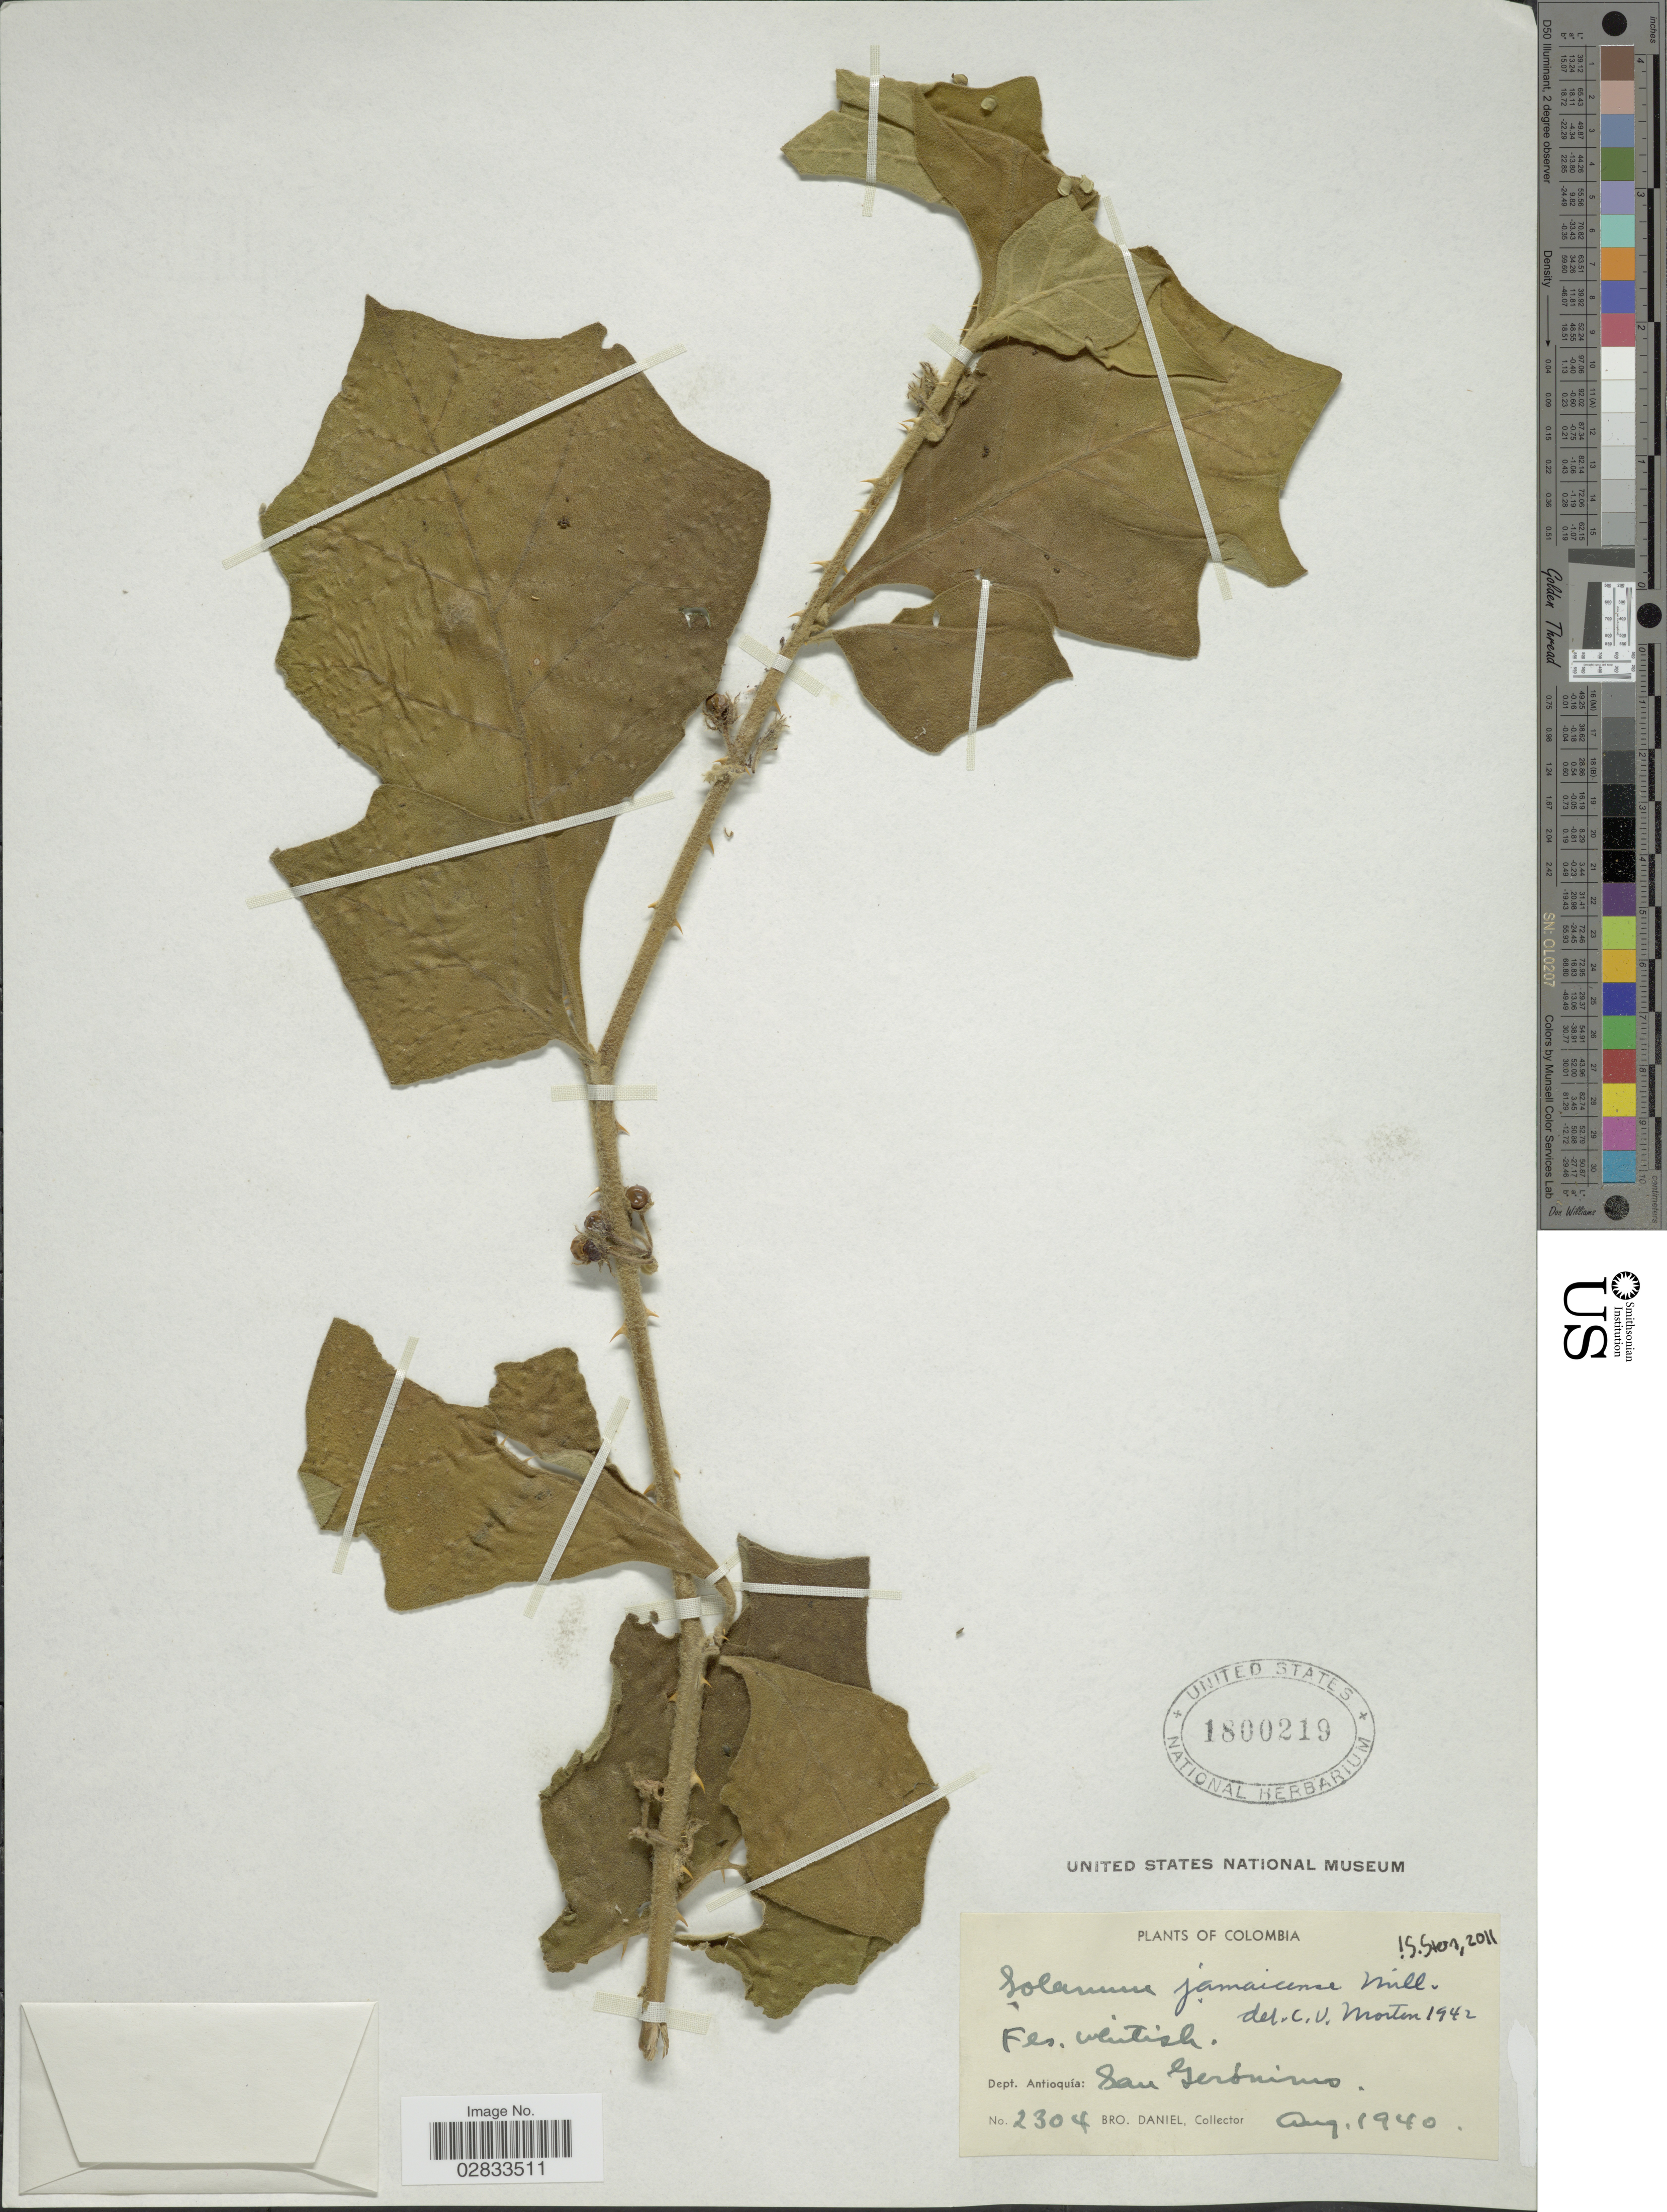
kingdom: Plantae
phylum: Tracheophyta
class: Magnoliopsida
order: Solanales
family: Solanaceae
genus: Solanum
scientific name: Solanum jamaicense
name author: Mill.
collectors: Bro. Daniel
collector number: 2304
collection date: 1940-08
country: Colombia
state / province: Antioquia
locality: Dept. Antioquía: San Gerónimo.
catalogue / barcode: US 1800219